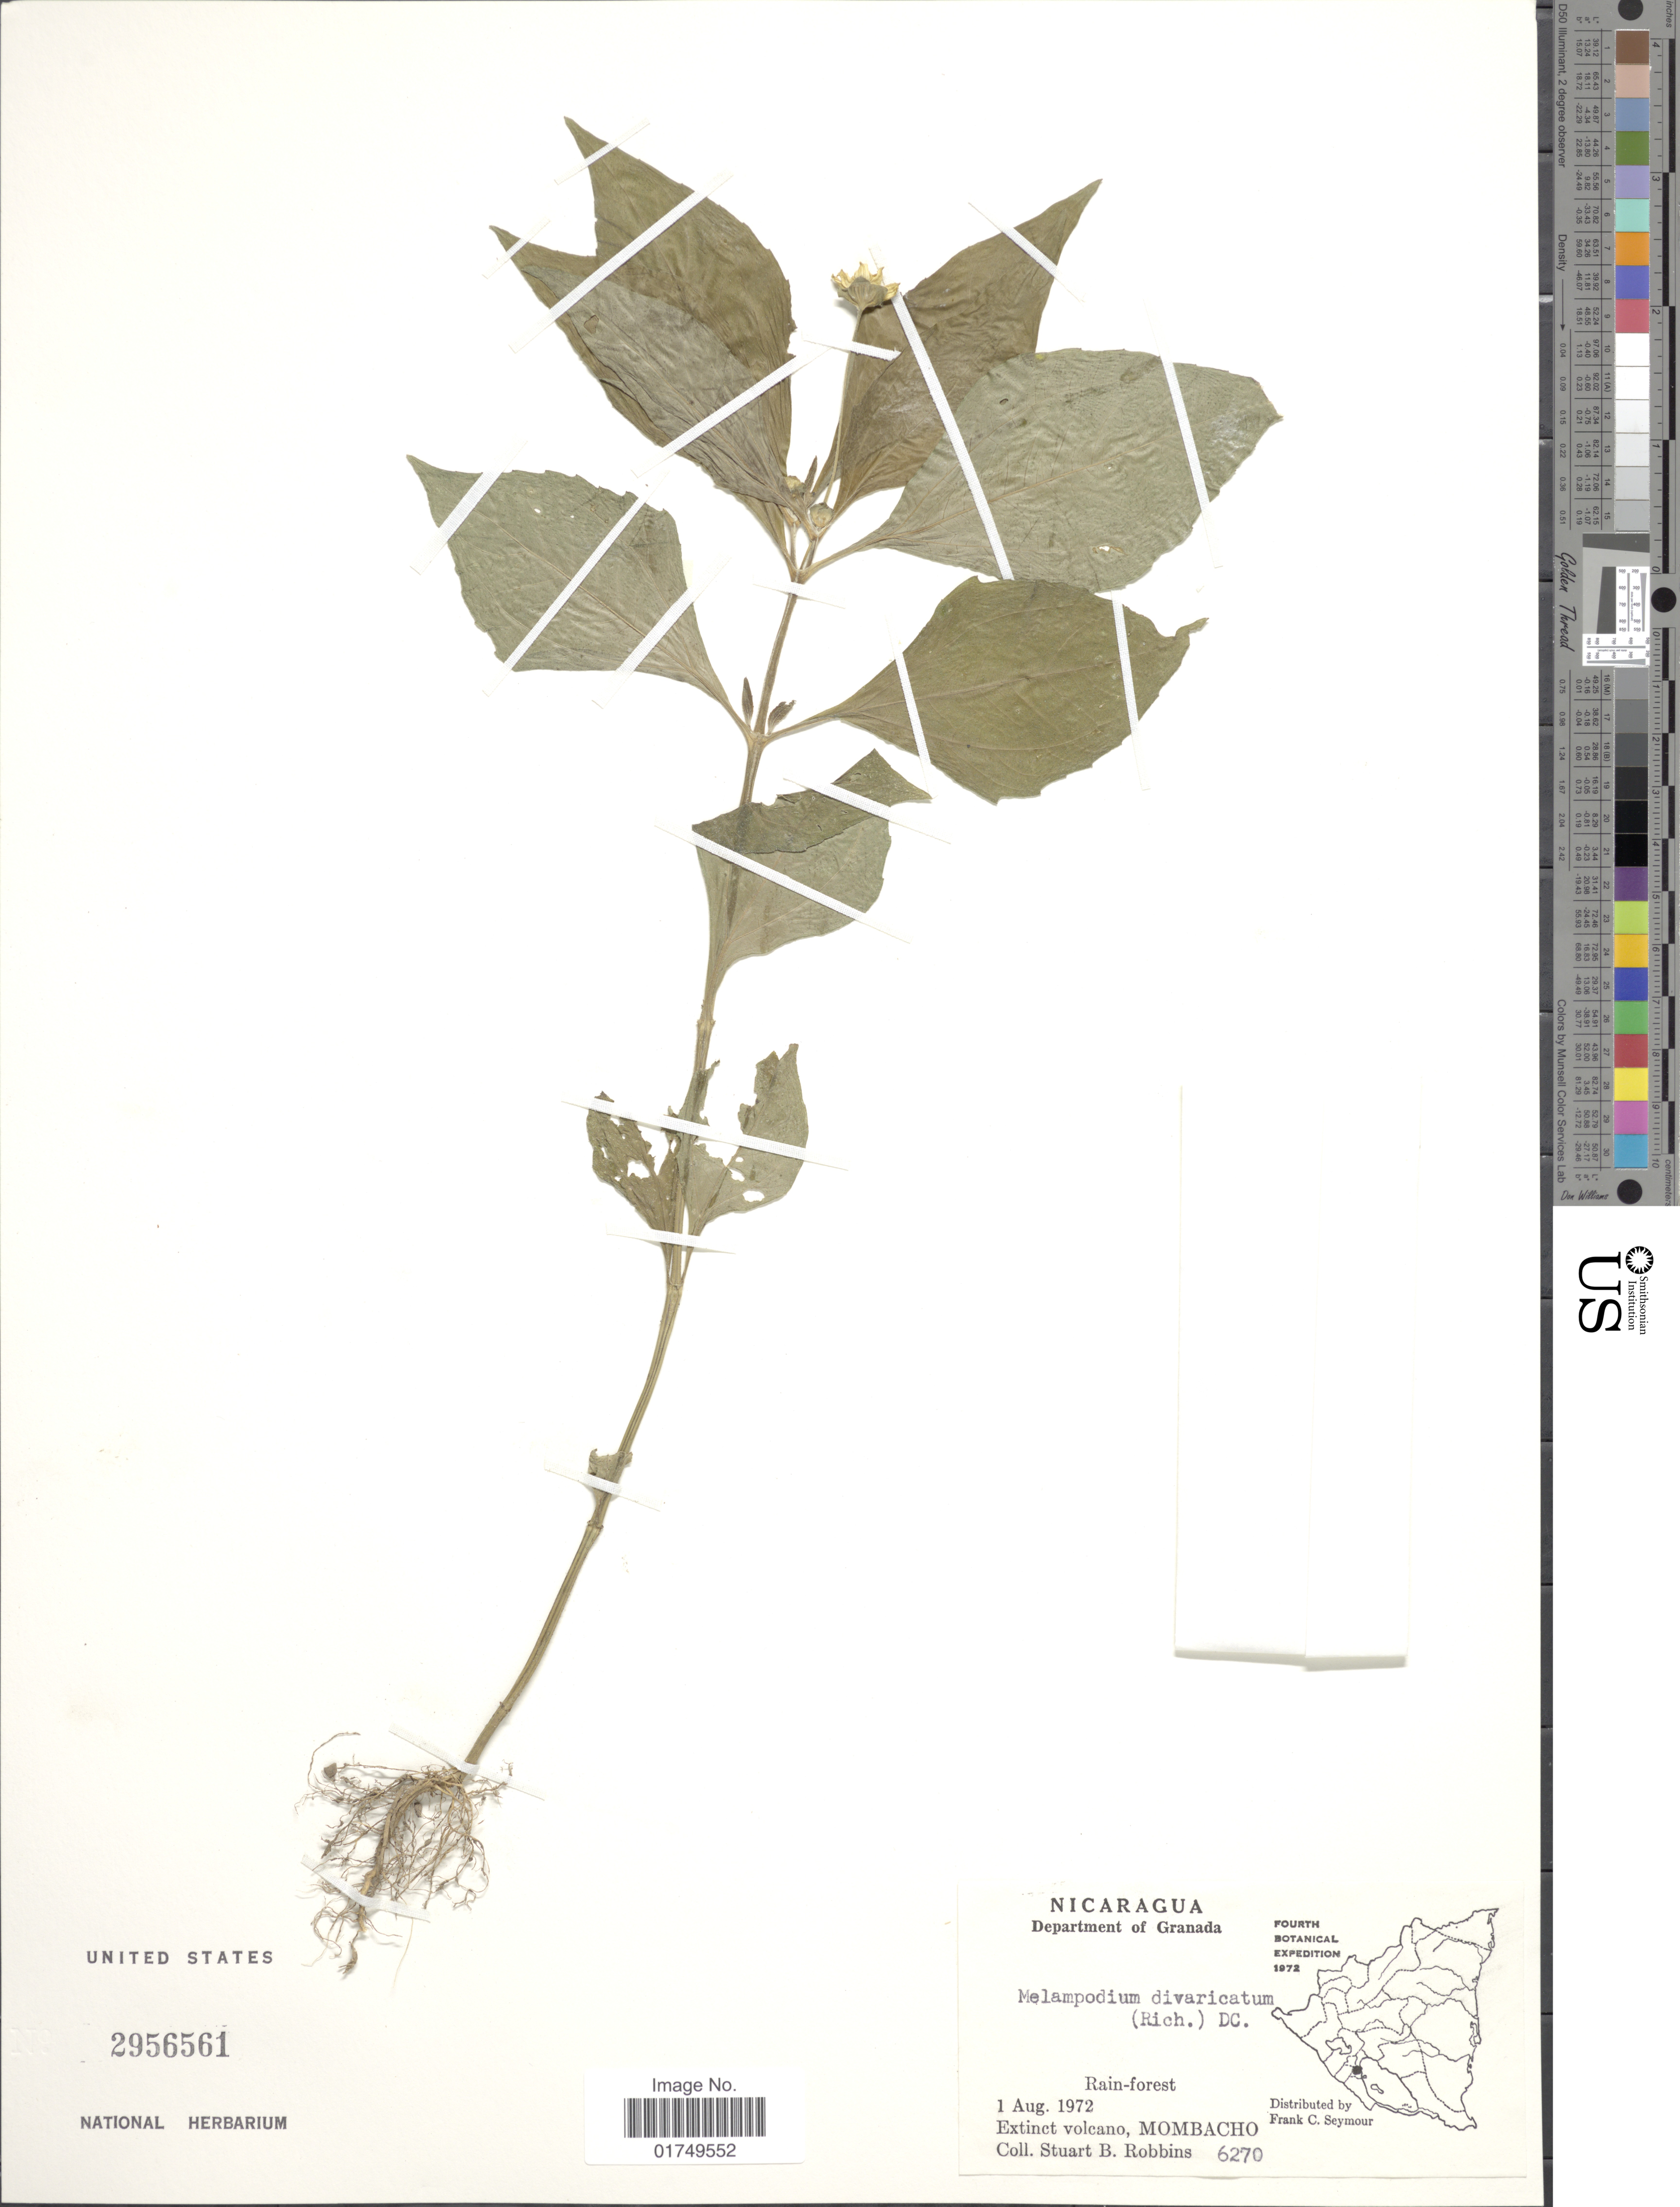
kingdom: Plantae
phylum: Tracheophyta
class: Magnoliopsida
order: Asterales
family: Asteraceae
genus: Melampodium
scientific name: Melampodium divaricatum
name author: (Rich.) DC.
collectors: S. B. Robbins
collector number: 6270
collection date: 1972-08-01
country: Nicaragua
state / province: Granada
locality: Department of Granada, Extinct volcano, Mombacho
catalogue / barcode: US 2956561